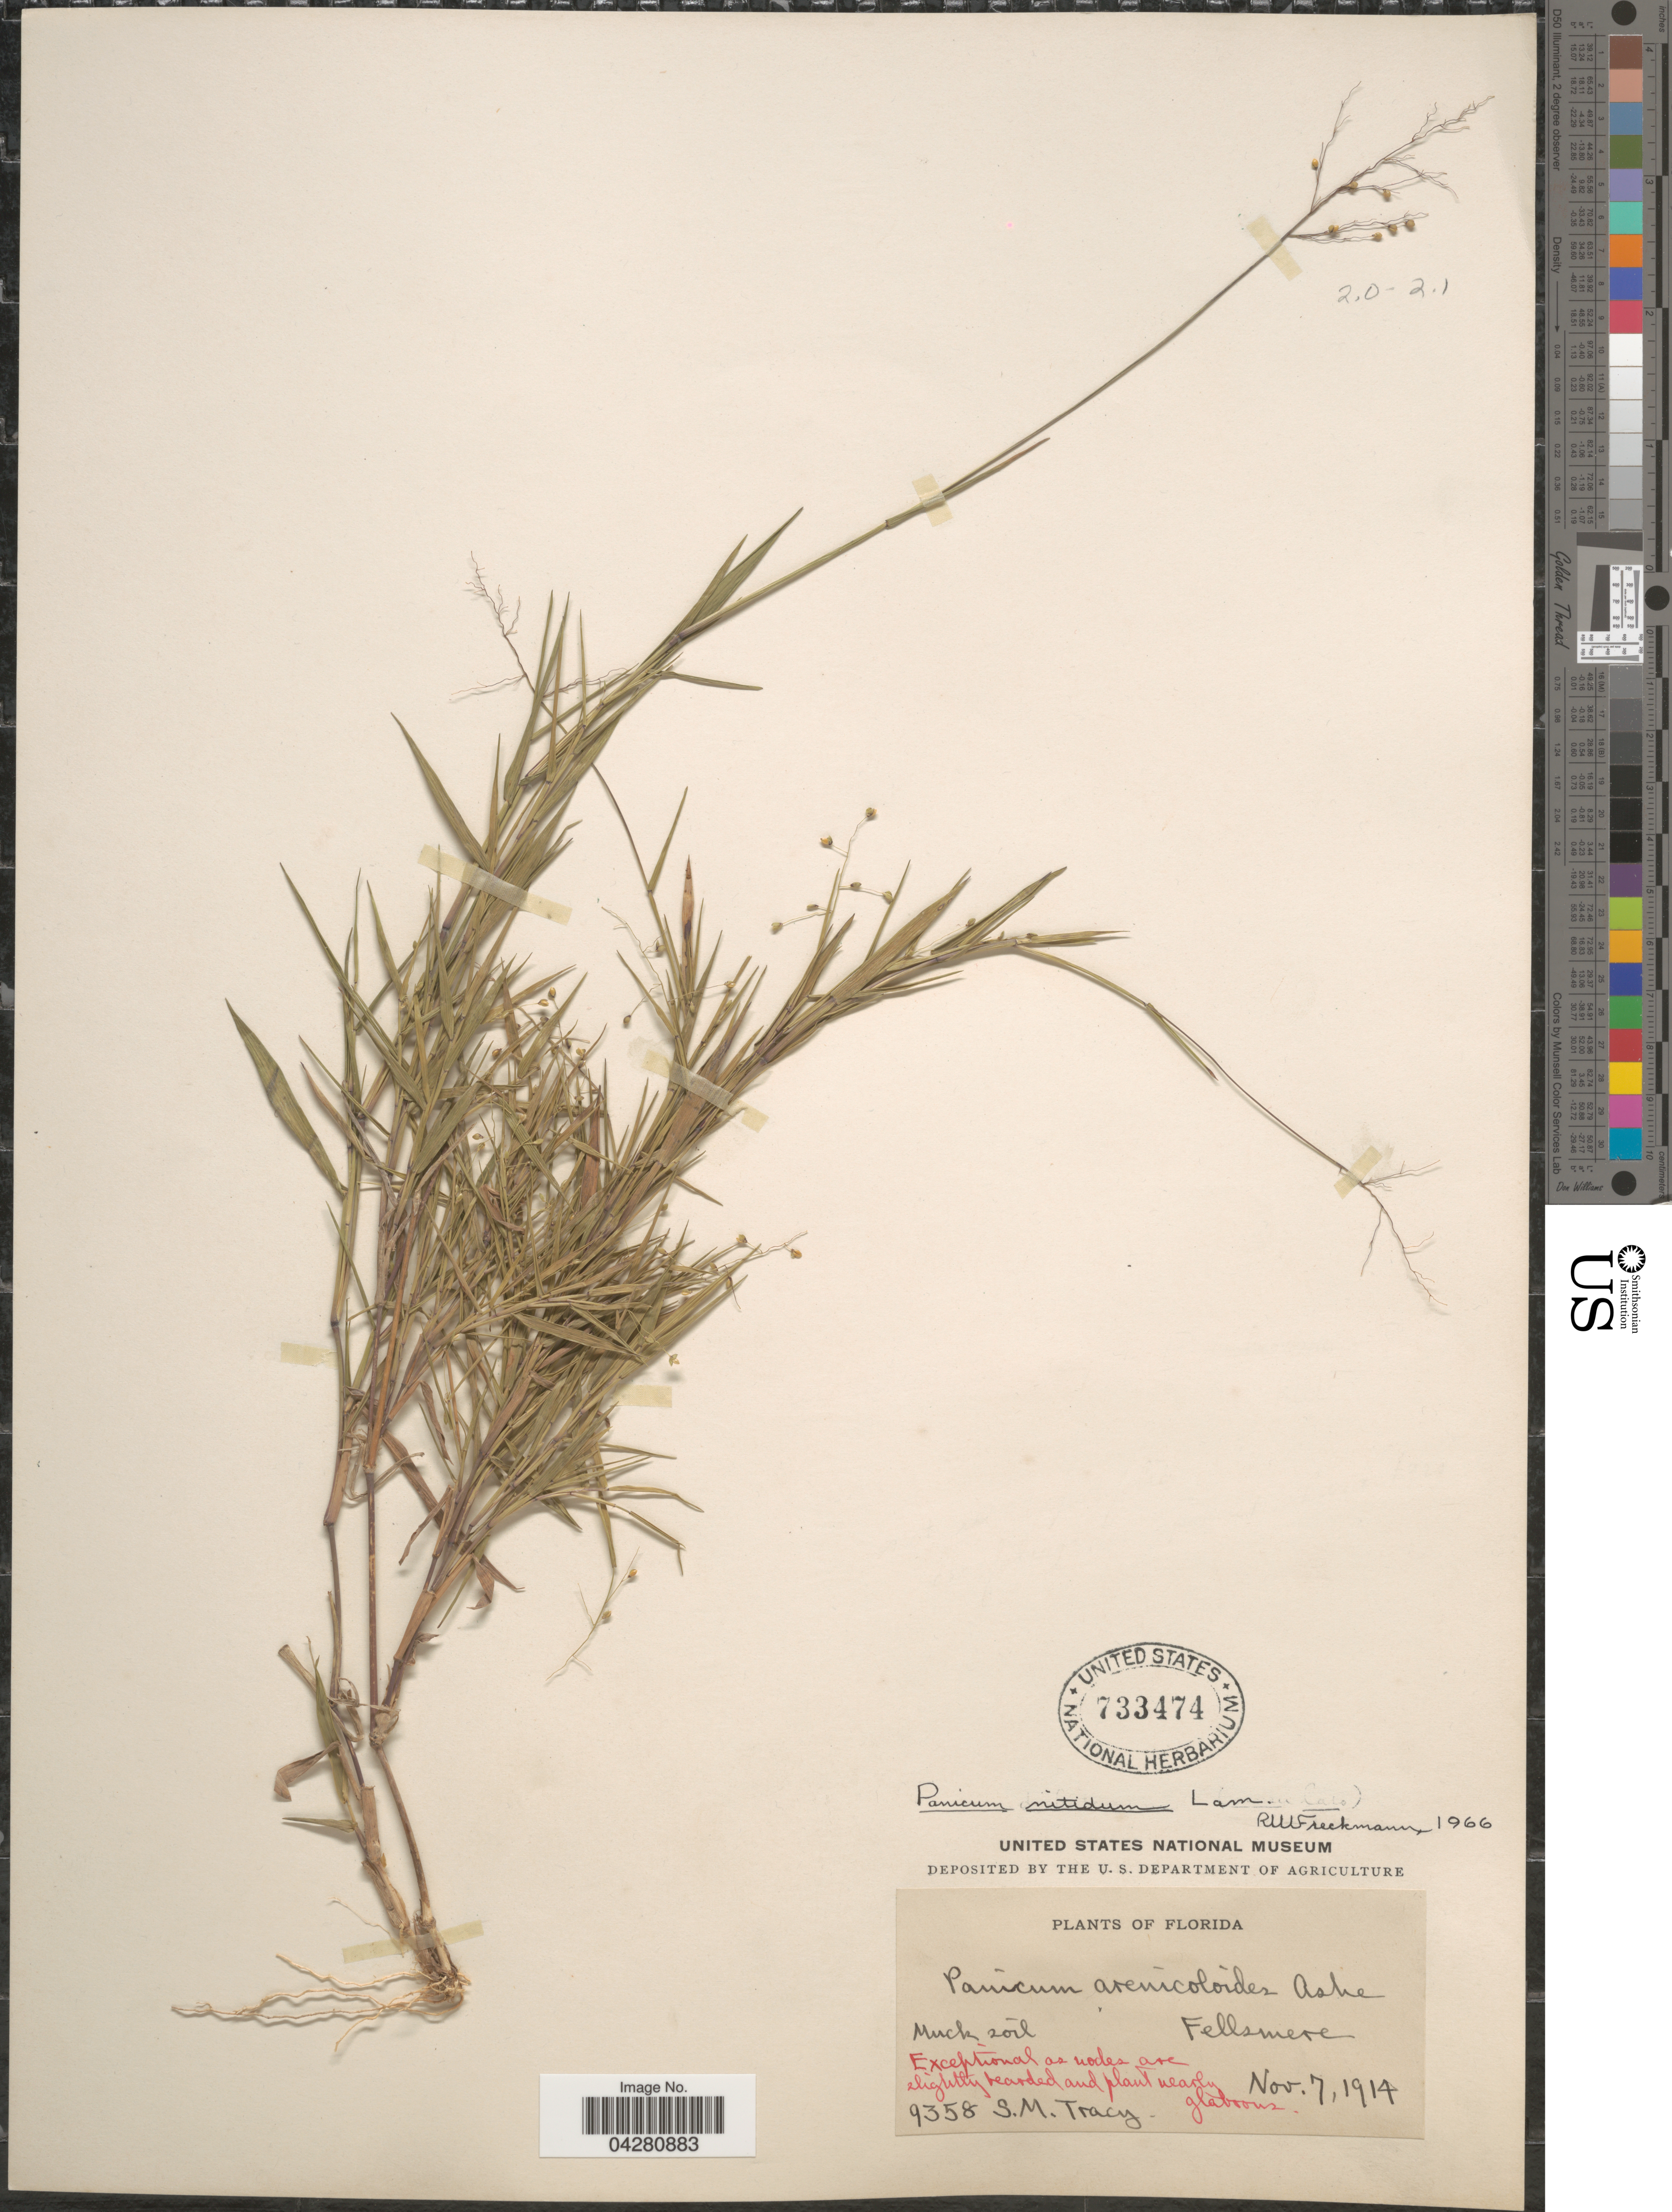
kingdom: Plantae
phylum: Tracheophyta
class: Liliopsida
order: Poales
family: Poaceae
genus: Dichanthelium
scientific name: Dichanthelium dichotomum var. dichotomum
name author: (L.) Gould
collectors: S. M. Tracy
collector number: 9358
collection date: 1914-11-07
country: United States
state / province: Florida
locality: Muck soil. Fellsmere.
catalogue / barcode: US 733474